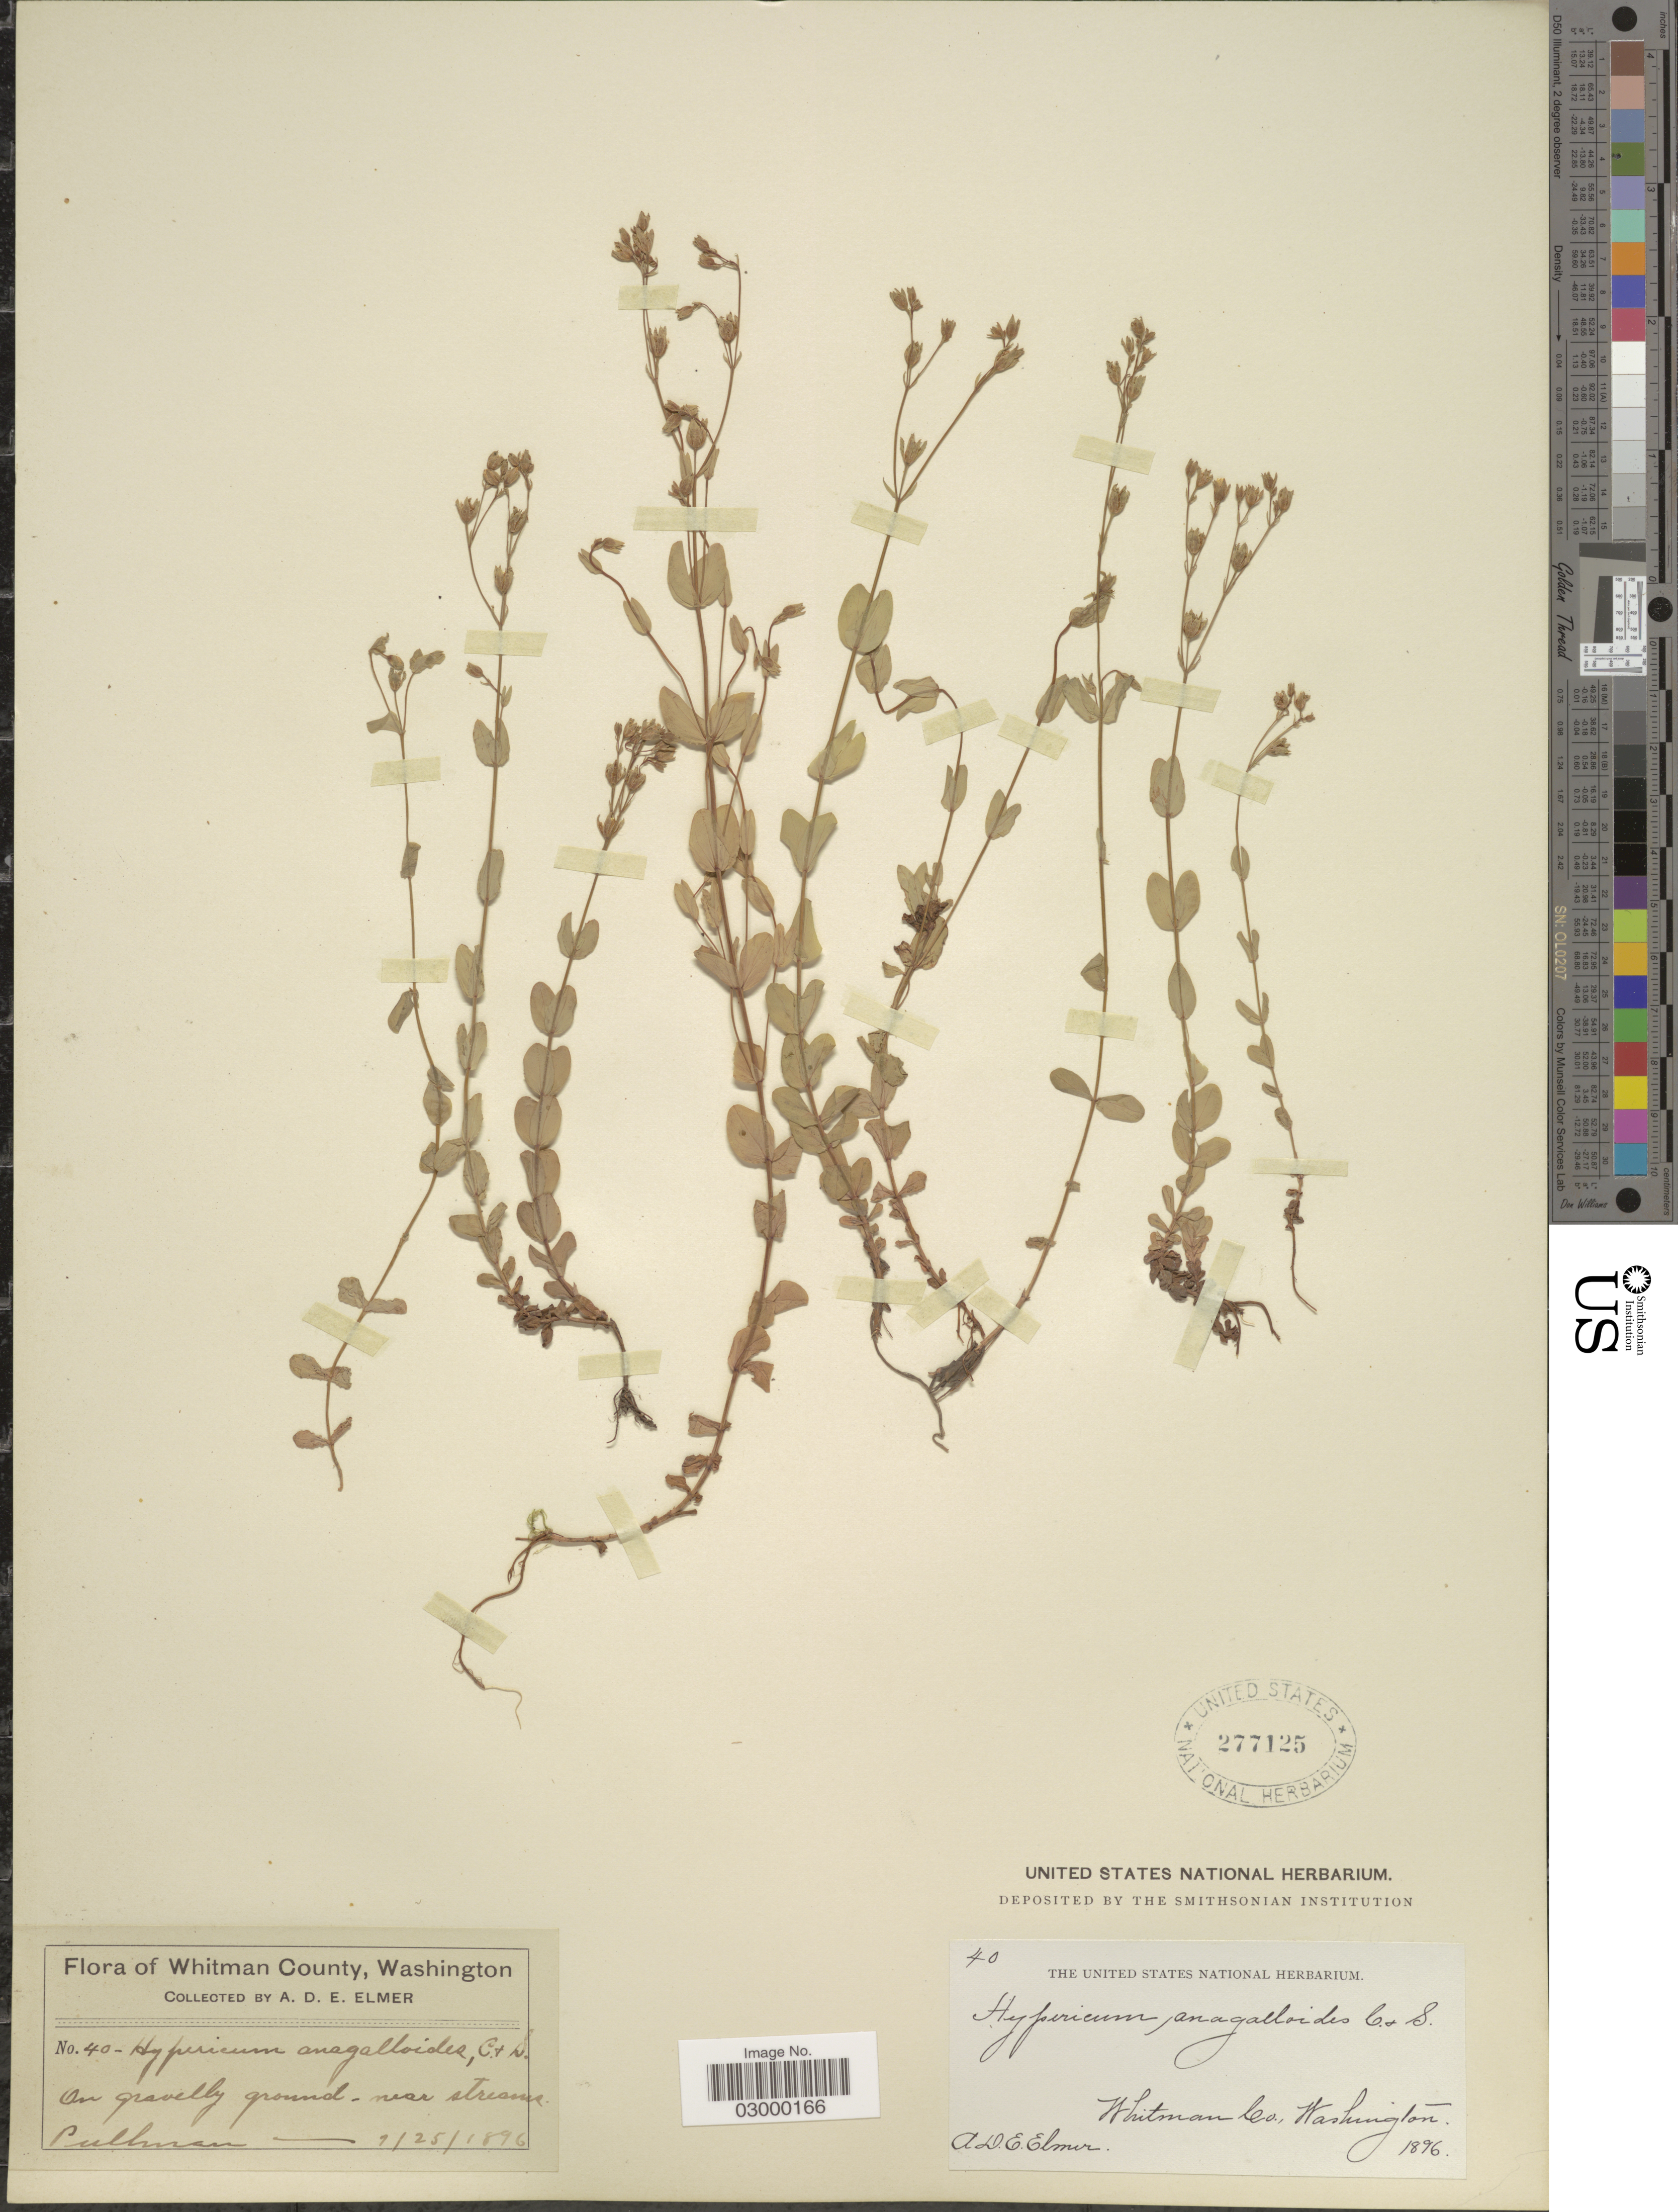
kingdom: Plantae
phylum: Tracheophyta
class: Magnoliopsida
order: Malpighiales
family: Hypericaceae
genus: Hypericum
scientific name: Hypericum anagalloides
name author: Cham. & Schltdl.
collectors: A. D. E. Elmer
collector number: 40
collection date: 1896-09-25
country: United States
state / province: Washington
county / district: Whitman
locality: Whitman Co.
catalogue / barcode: US 277125